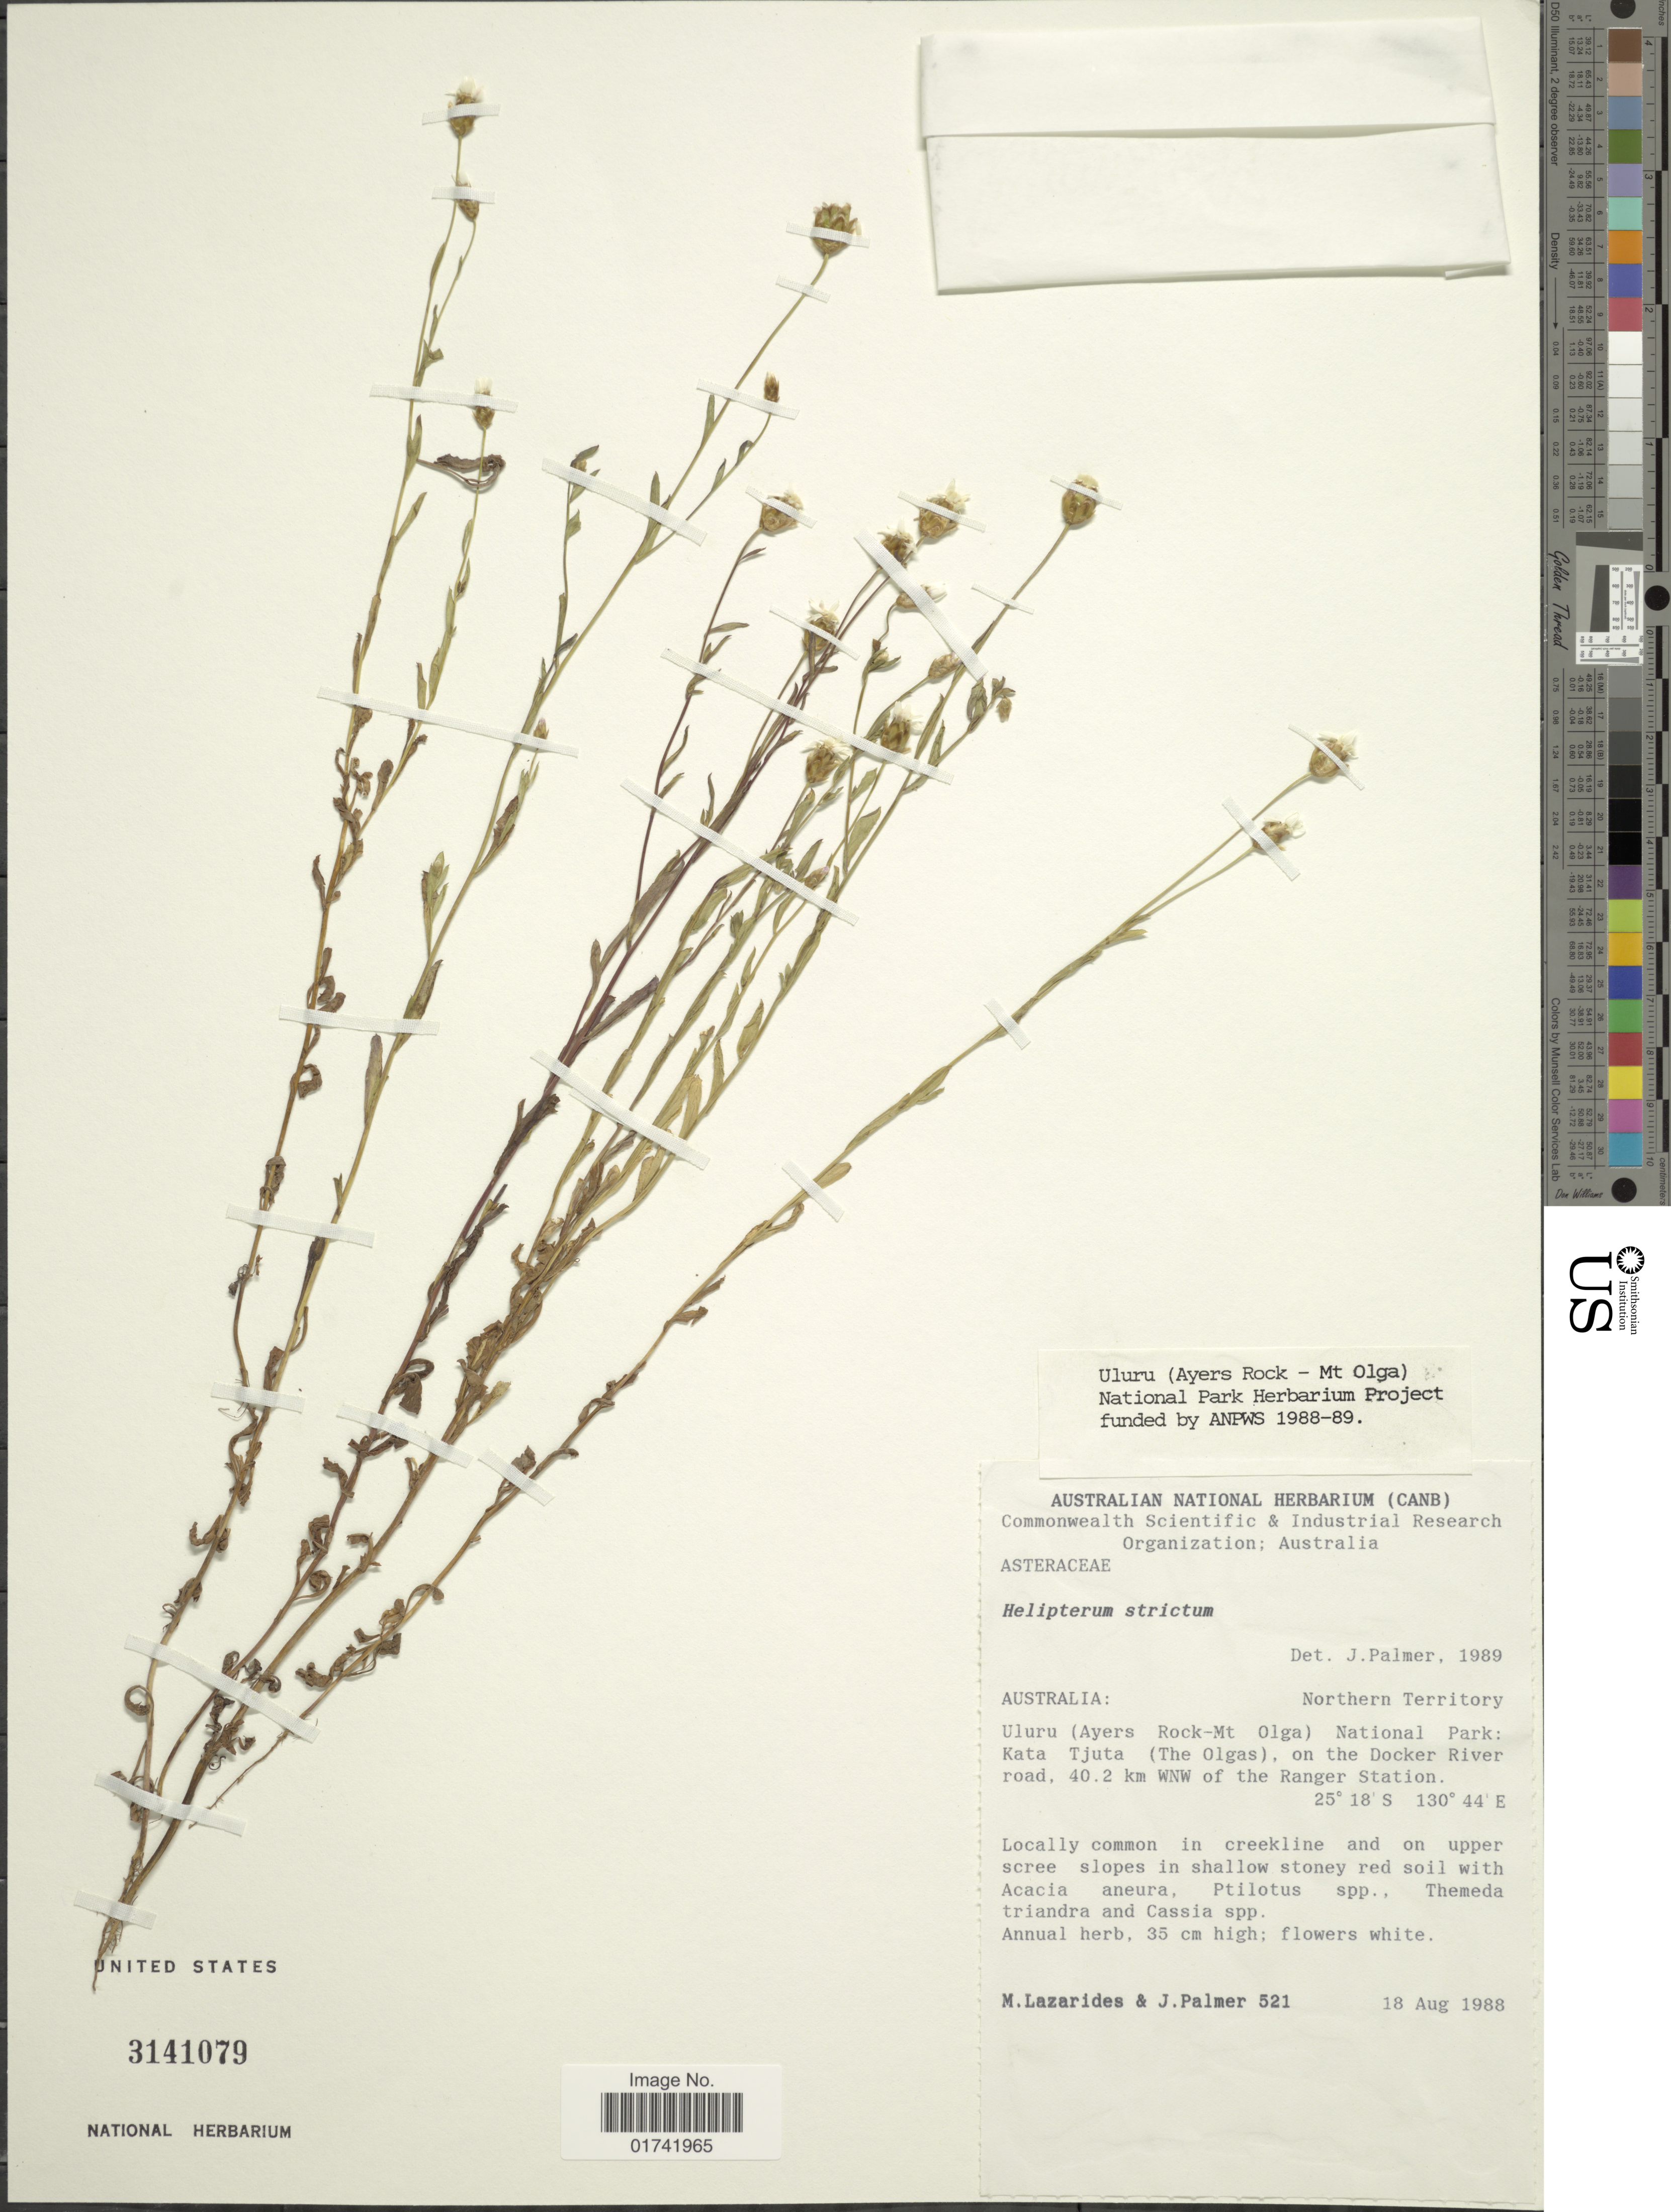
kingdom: Plantae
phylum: Tracheophyta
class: Magnoliopsida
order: Asterales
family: Asteraceae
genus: Rhodanthe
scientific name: Rhodanthe stricta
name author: (Lindl.) Paul G. Wilson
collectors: M. Lazarides & J. Palmer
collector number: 521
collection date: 1988-08-18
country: Australia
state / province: Northern Territory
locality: Uluru (Ayers Rock-Mt. Olga) National Park: Kata Tjuta (The Olgas), on the Docker River road, 40.2 km WNW of the Ranger Station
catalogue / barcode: US 3141079